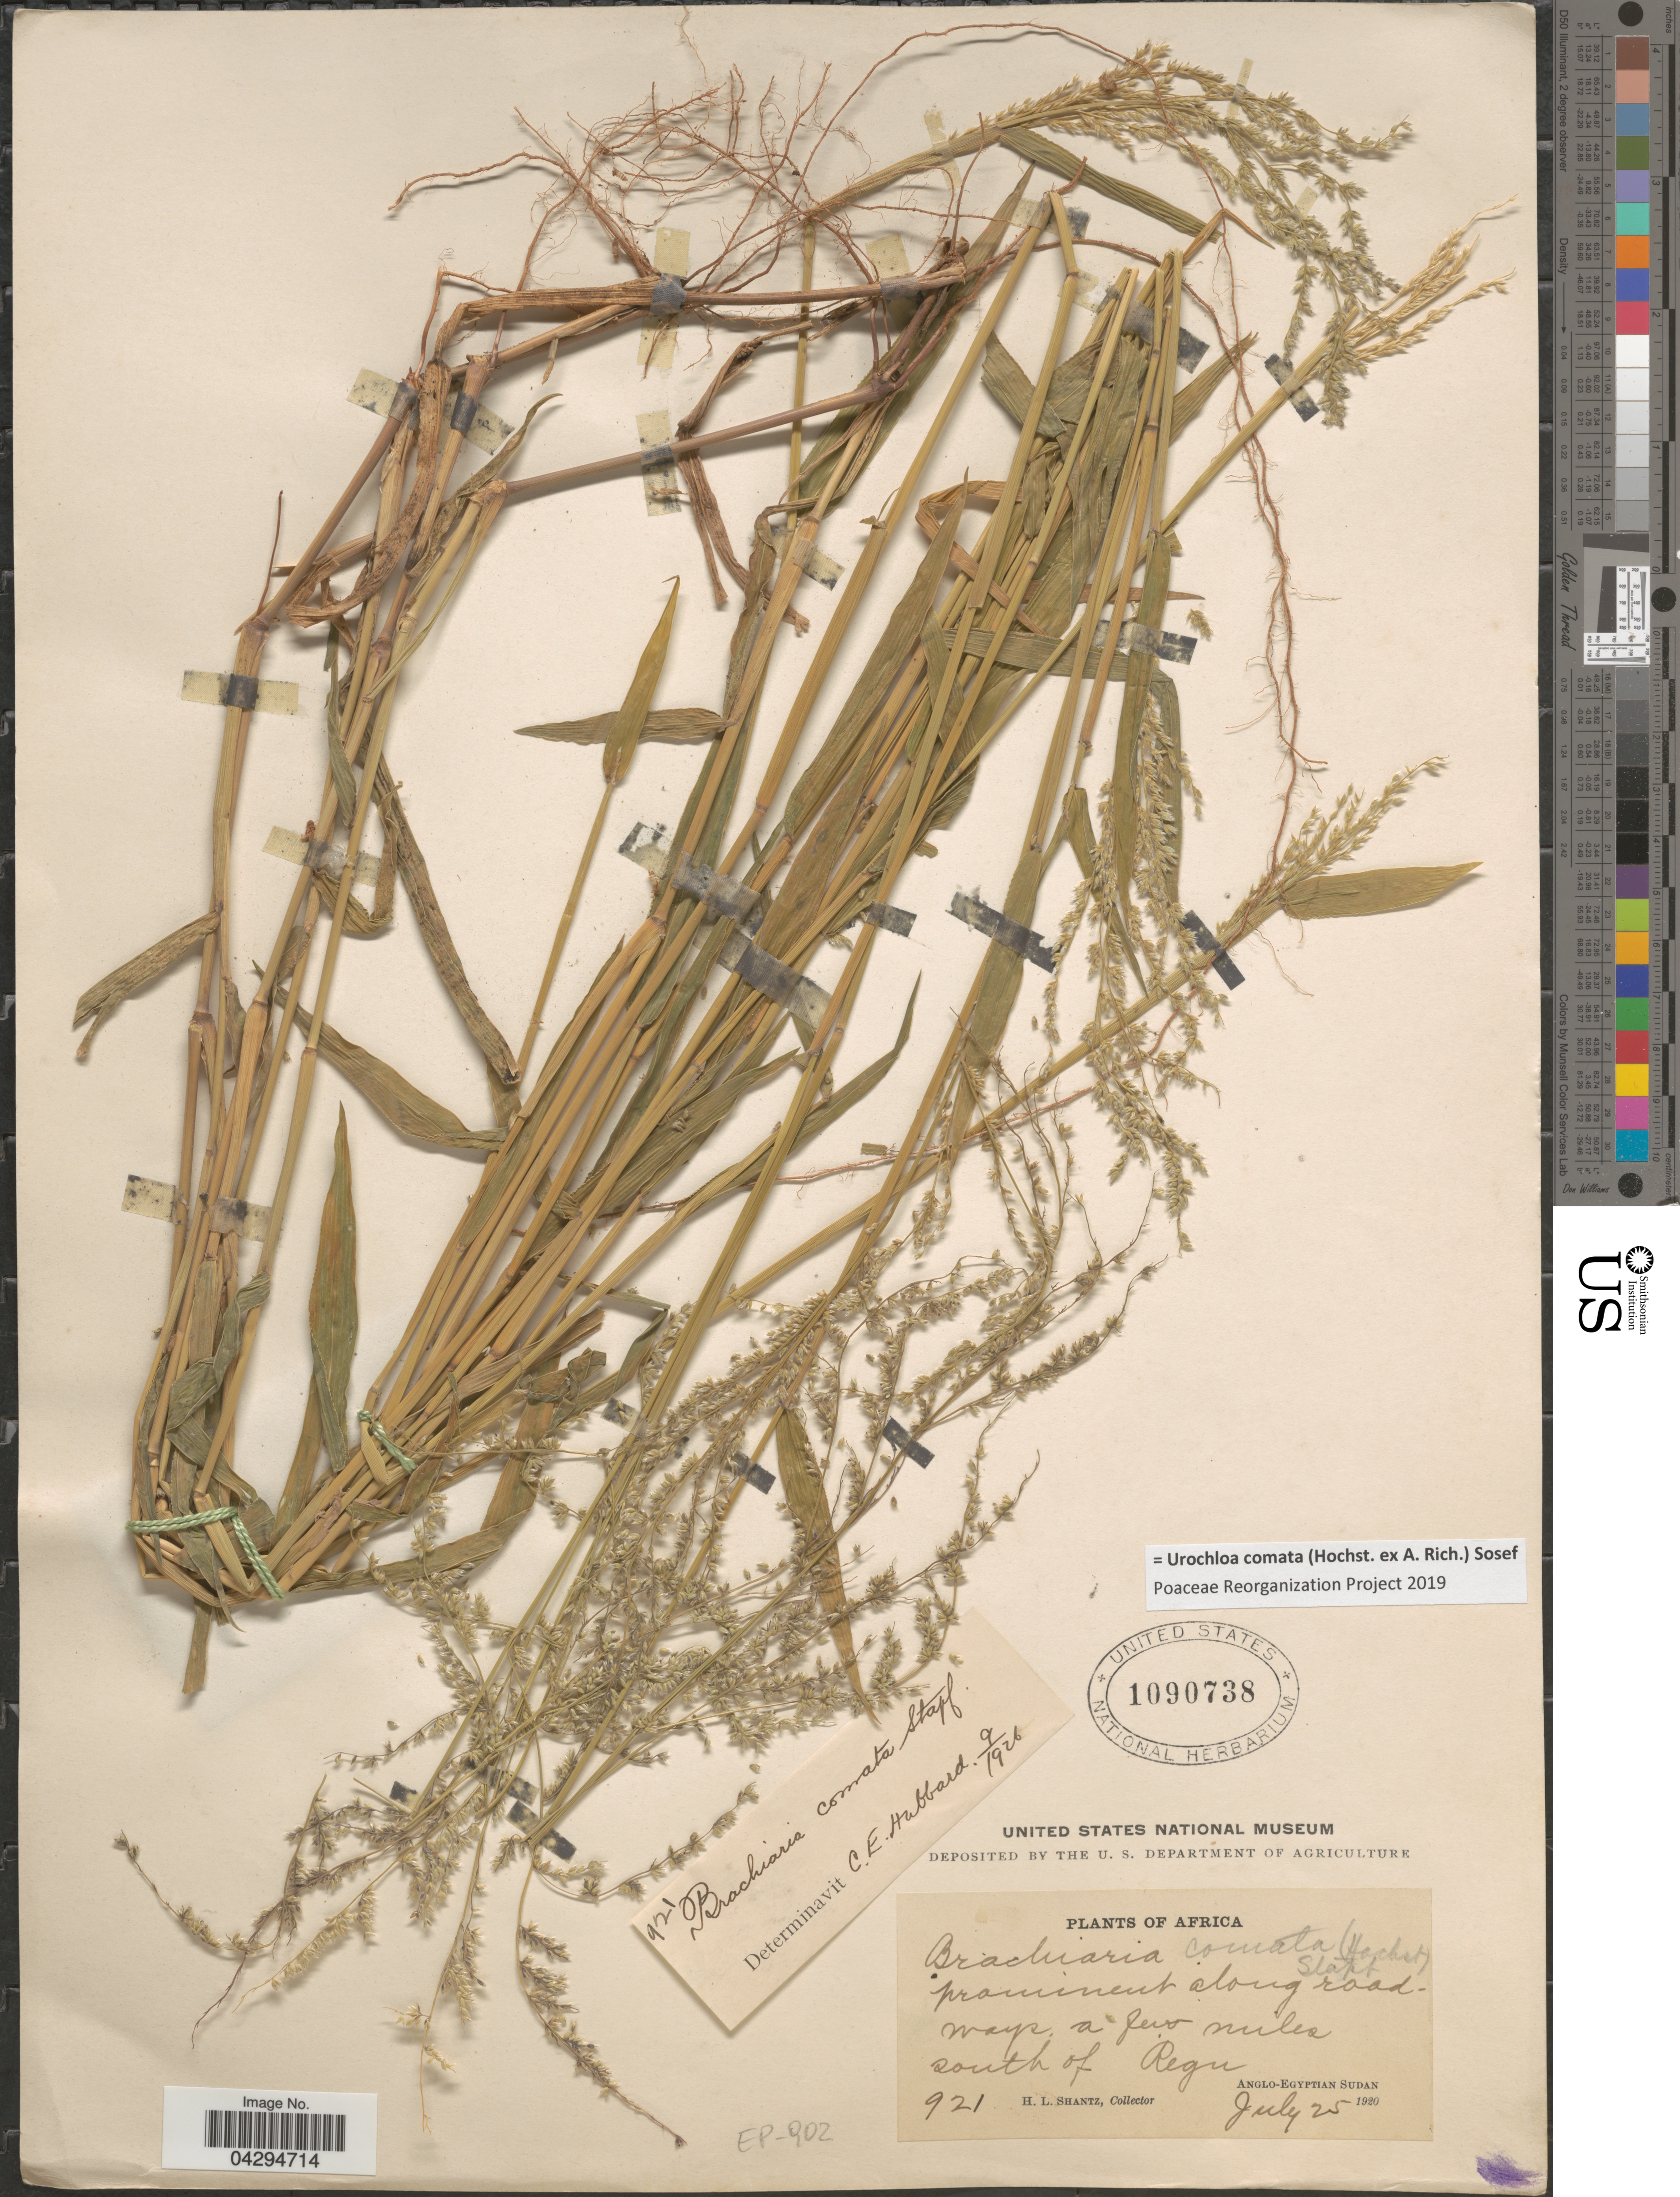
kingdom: Plantae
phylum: Tracheophyta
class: Liliopsida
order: Poales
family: Poaceae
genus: Urochloa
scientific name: Urochloa comata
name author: (Hochst. ex A. Rich.) Sosef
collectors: H. Shantz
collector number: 921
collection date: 1920-07-25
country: Sudan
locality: Prominent along roadways, a few miles south of Regu. Anglo-Egyptian Sudan.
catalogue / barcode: US 1090738